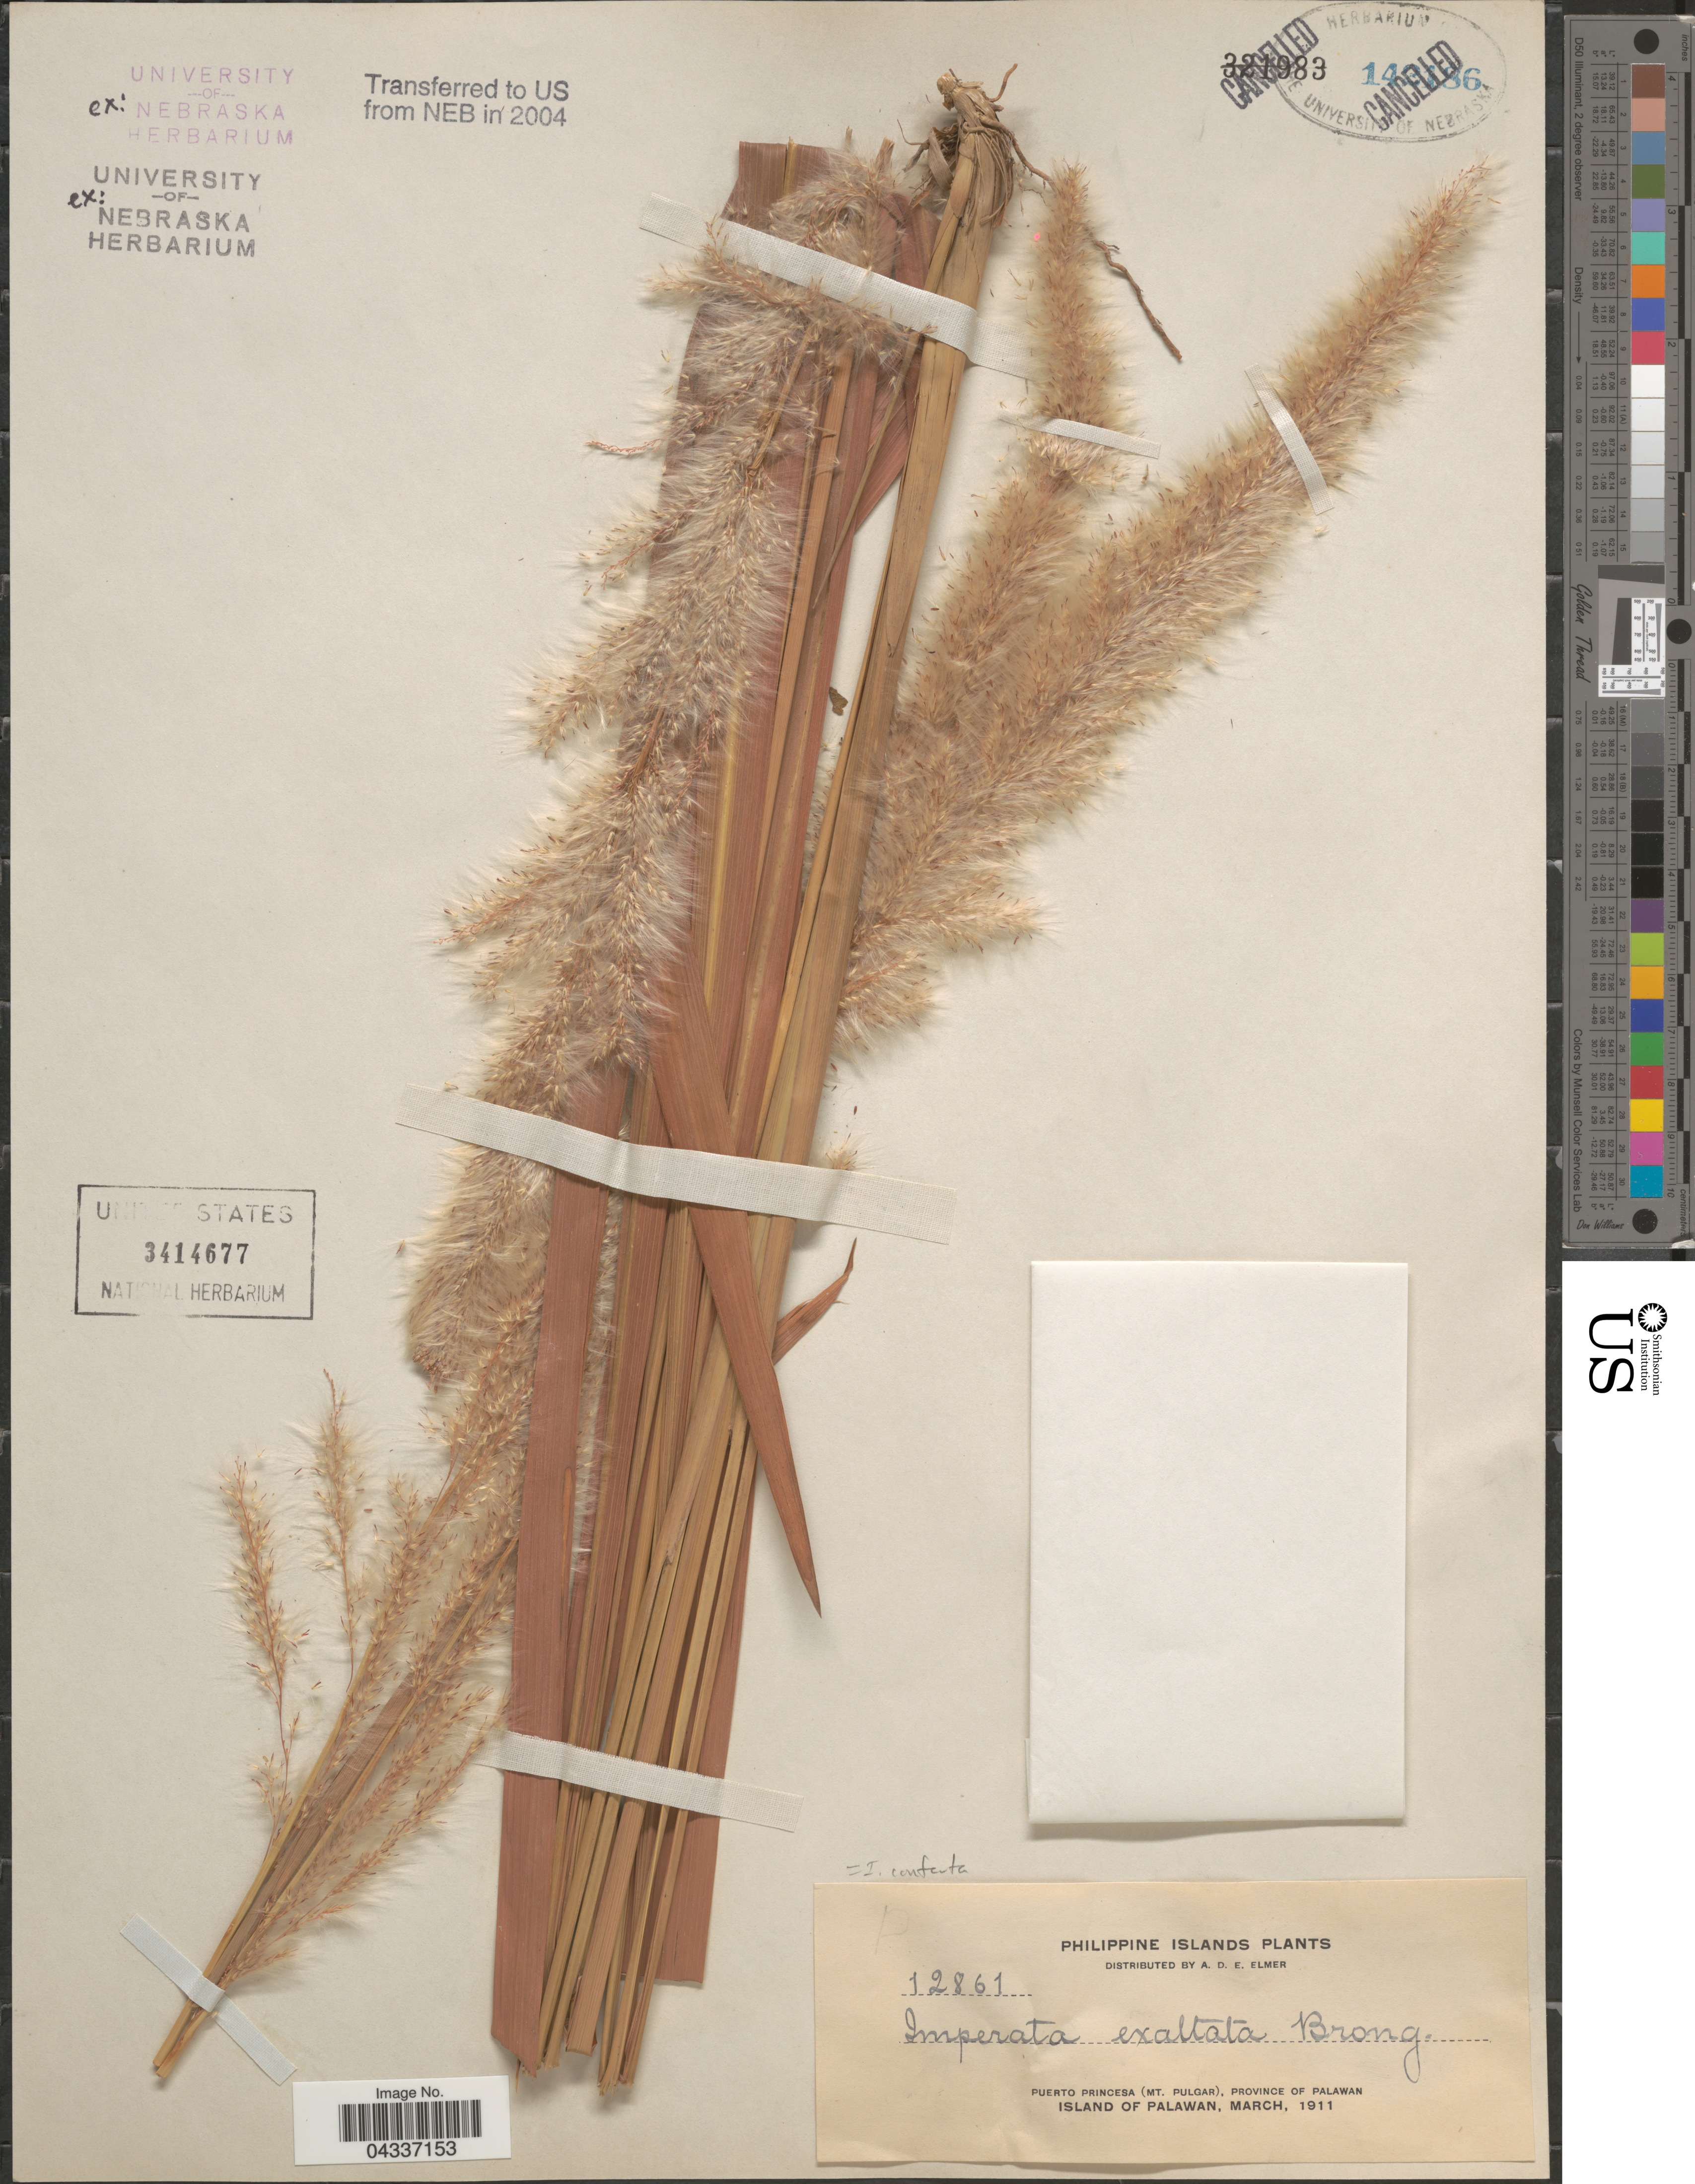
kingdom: Plantae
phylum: Tracheophyta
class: Liliopsida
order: Poales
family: Poaceae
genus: Imperata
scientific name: Imperata conferta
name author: (J. Presl) Ohwi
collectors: A. D. E. Elmer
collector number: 12861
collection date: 1911-03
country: Philippines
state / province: Mimaropa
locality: Puerto Princesa (Mt. Pulgar), Province of Palawan. Island of Palawan.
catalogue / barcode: US 3414677